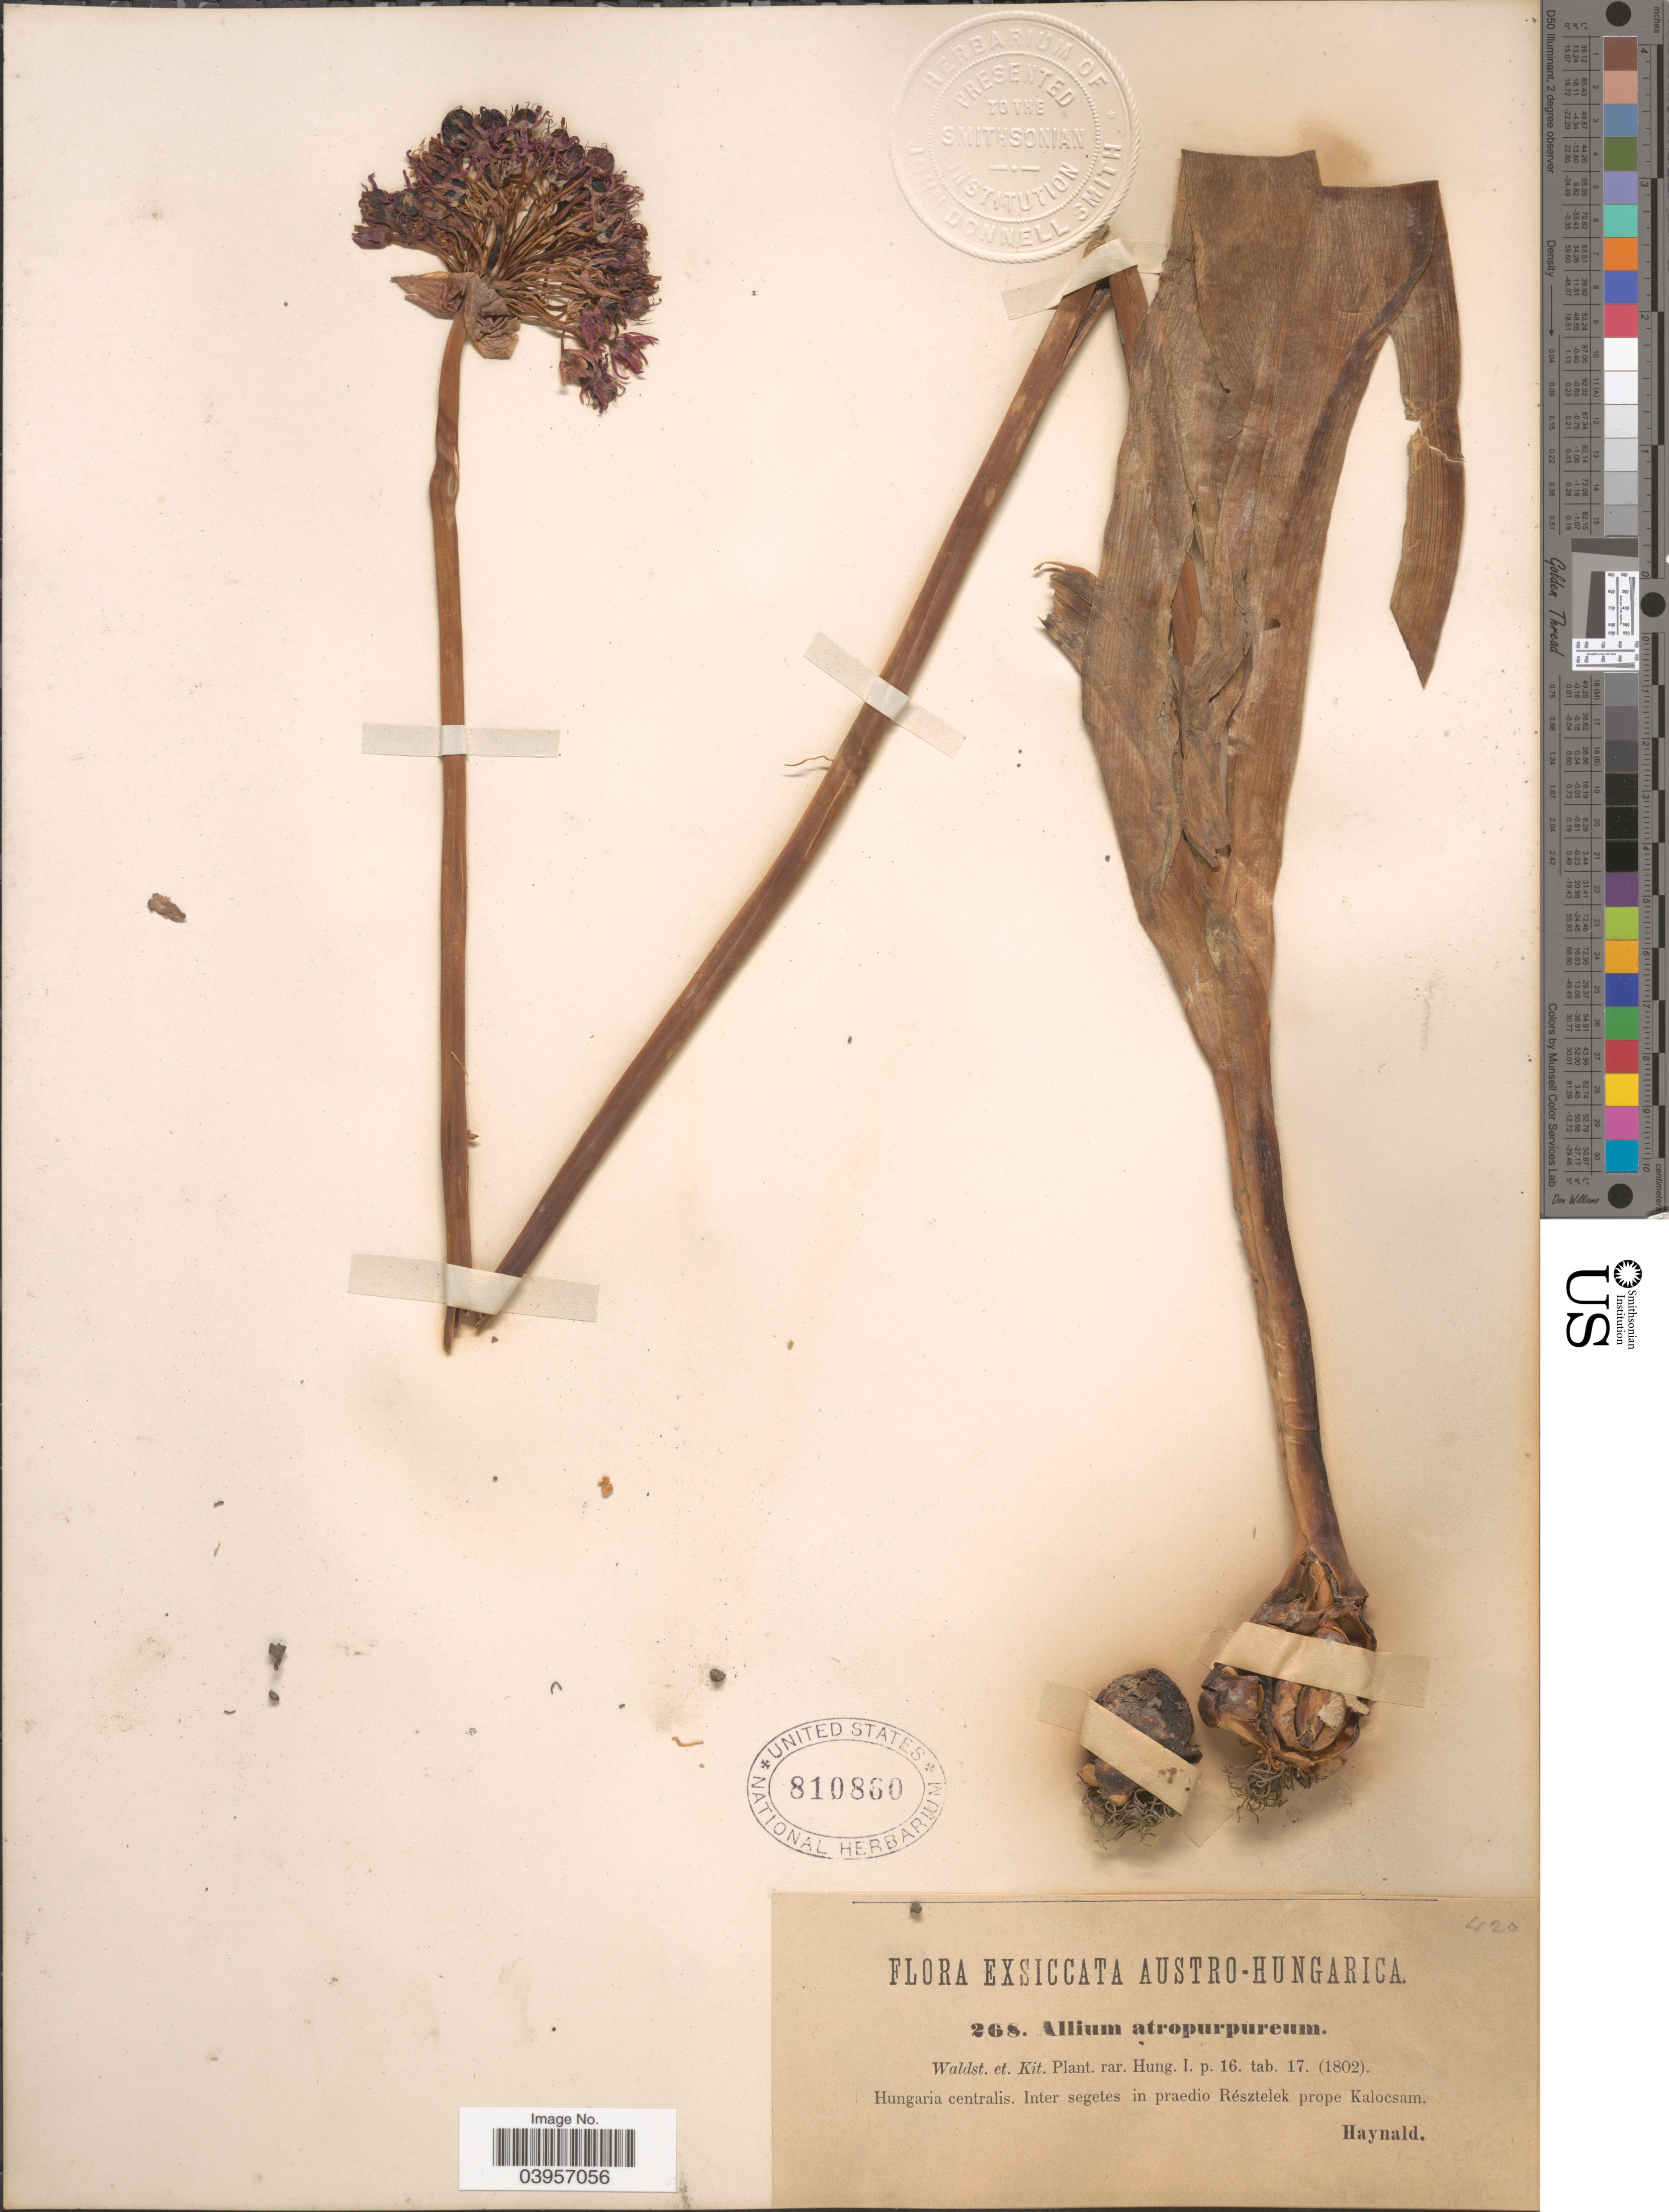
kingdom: Plantae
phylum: Tracheophyta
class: Liliopsida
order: Asparagales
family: Amaryllidaceae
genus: Allium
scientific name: Allium atropurpureum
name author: Waldst. & Kit.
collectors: -. Haynald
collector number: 268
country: Hungary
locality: Austro-Hungarica. Hungaria centralis. Inter segetes in praedio Résztelek prope Kalocsam.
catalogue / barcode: US 810860